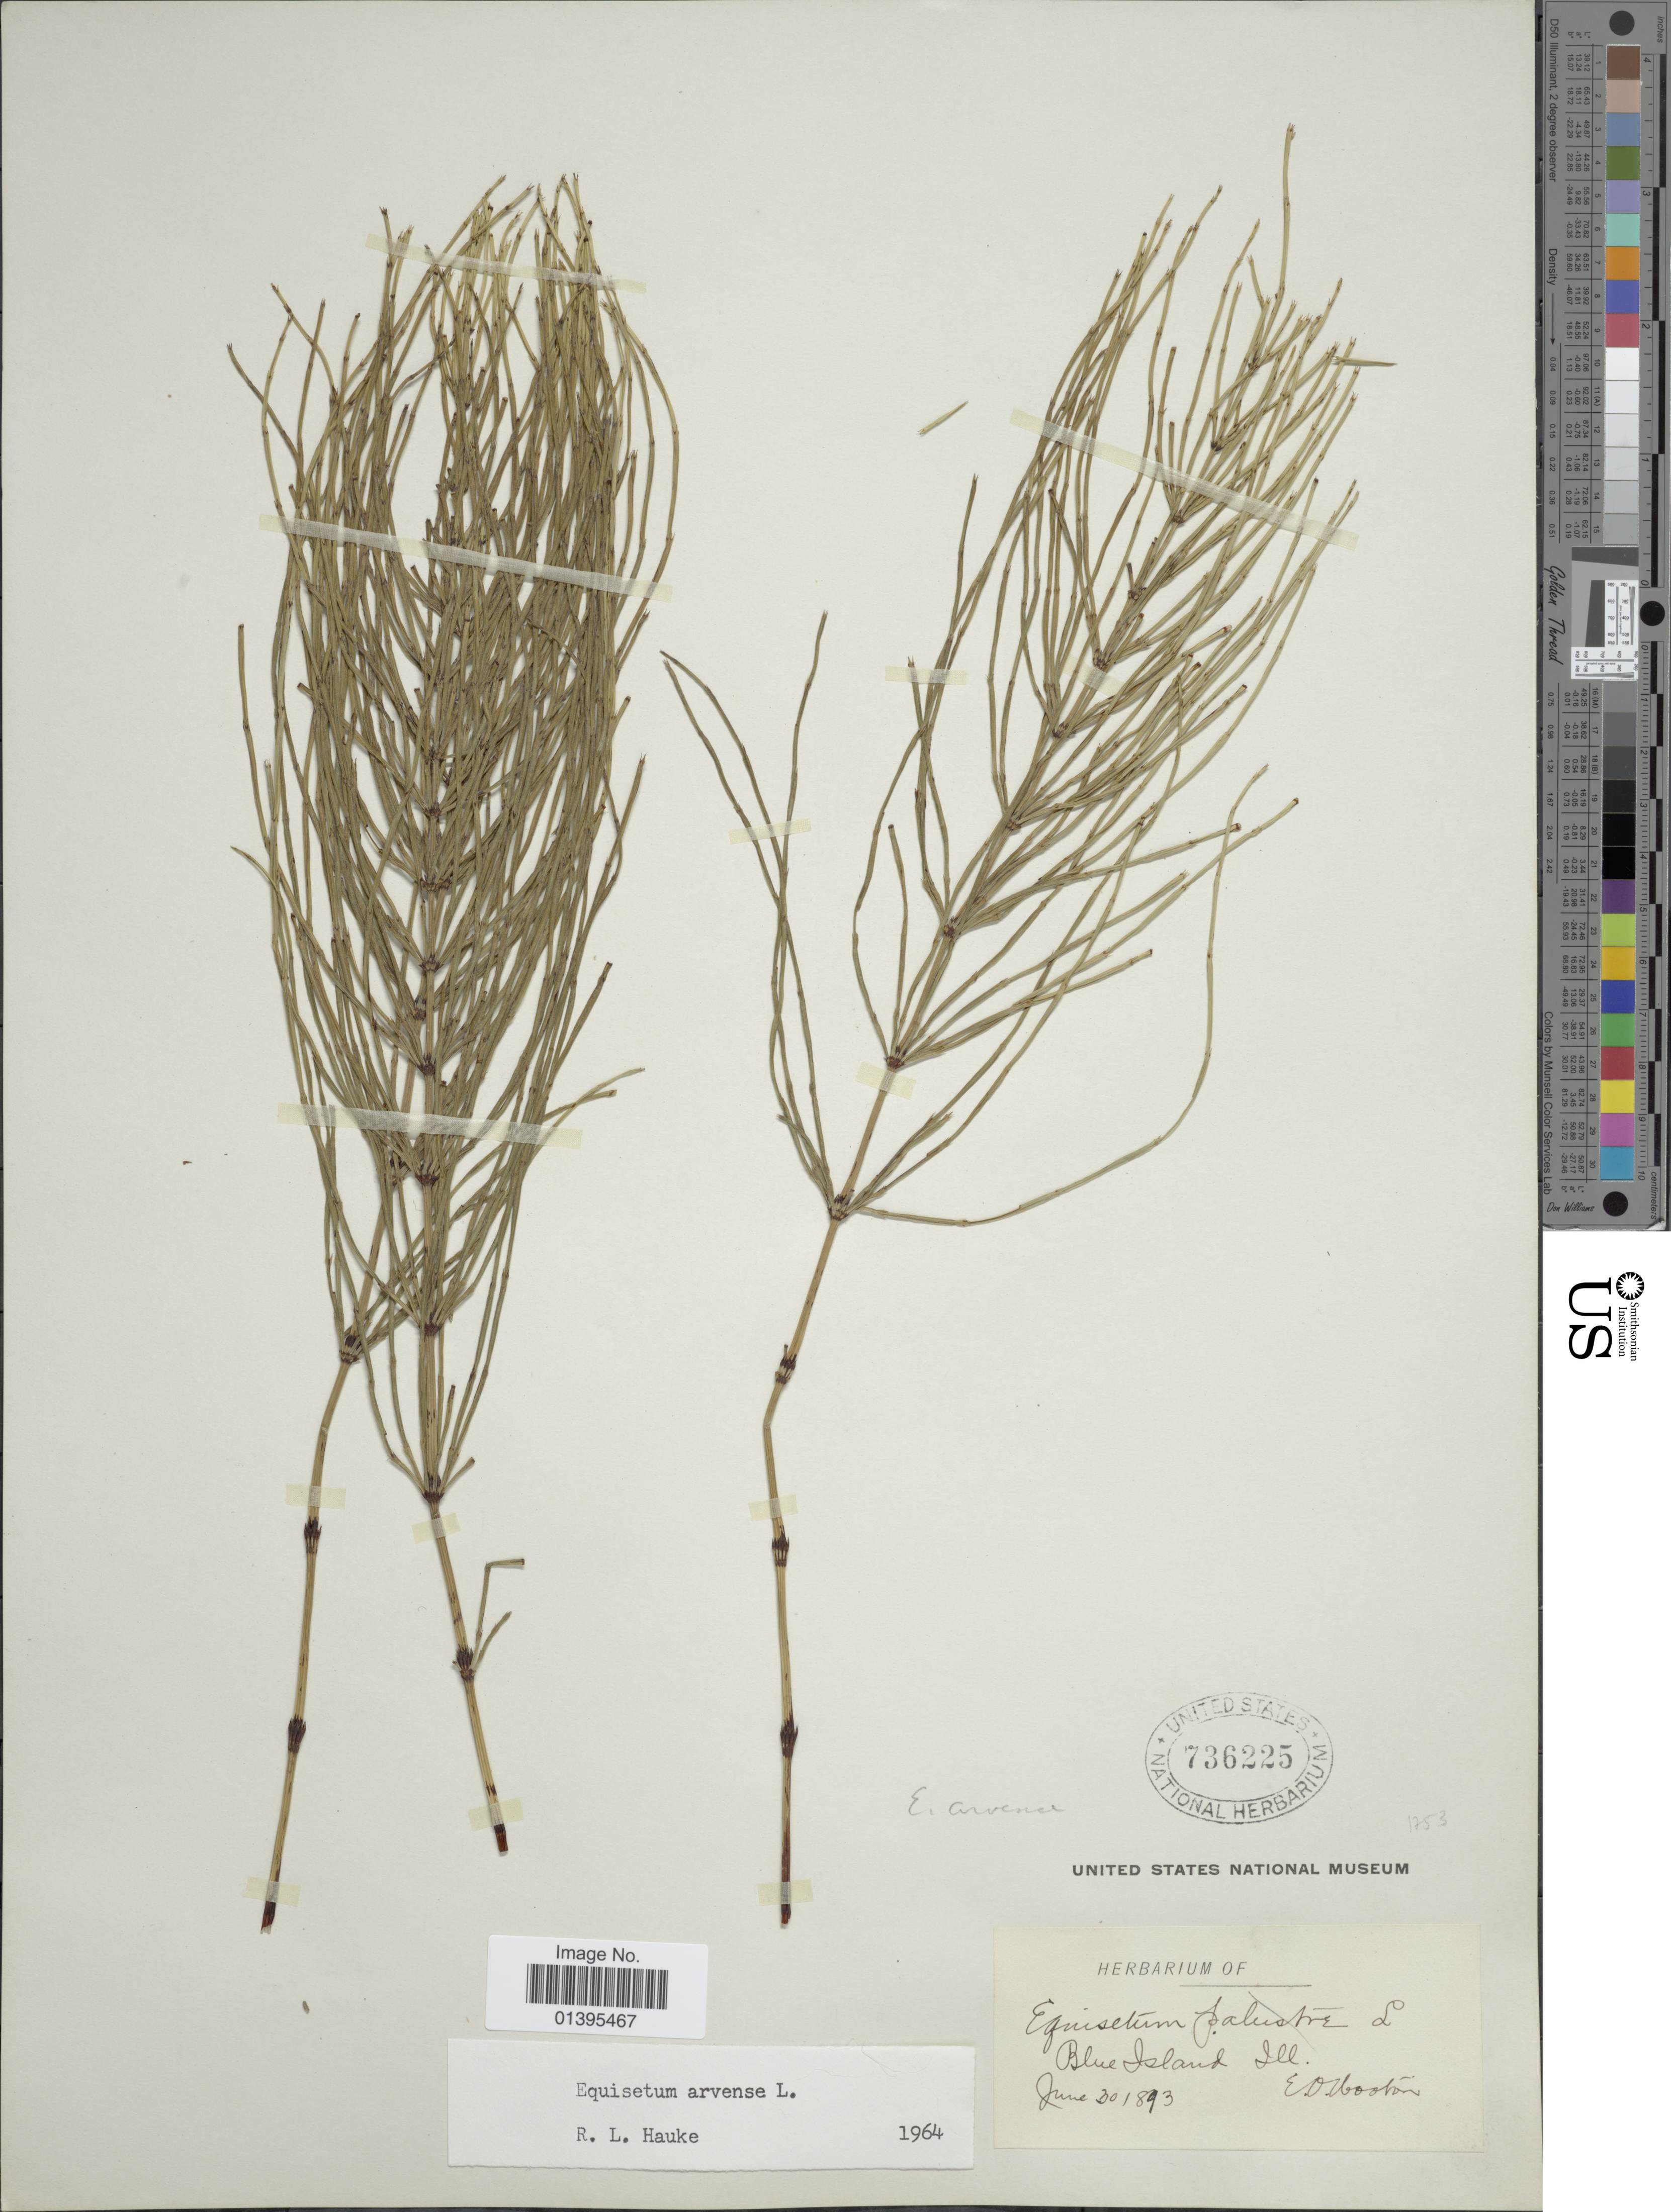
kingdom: Plantae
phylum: Tracheophyta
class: Polypodiopsida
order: Equisetales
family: Equisetaceae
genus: Equisetum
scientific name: Equisetum arvense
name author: L.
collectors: E. O. Wooton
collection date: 1893-06-30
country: United States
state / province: Illinois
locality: Blue Island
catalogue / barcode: US 736225